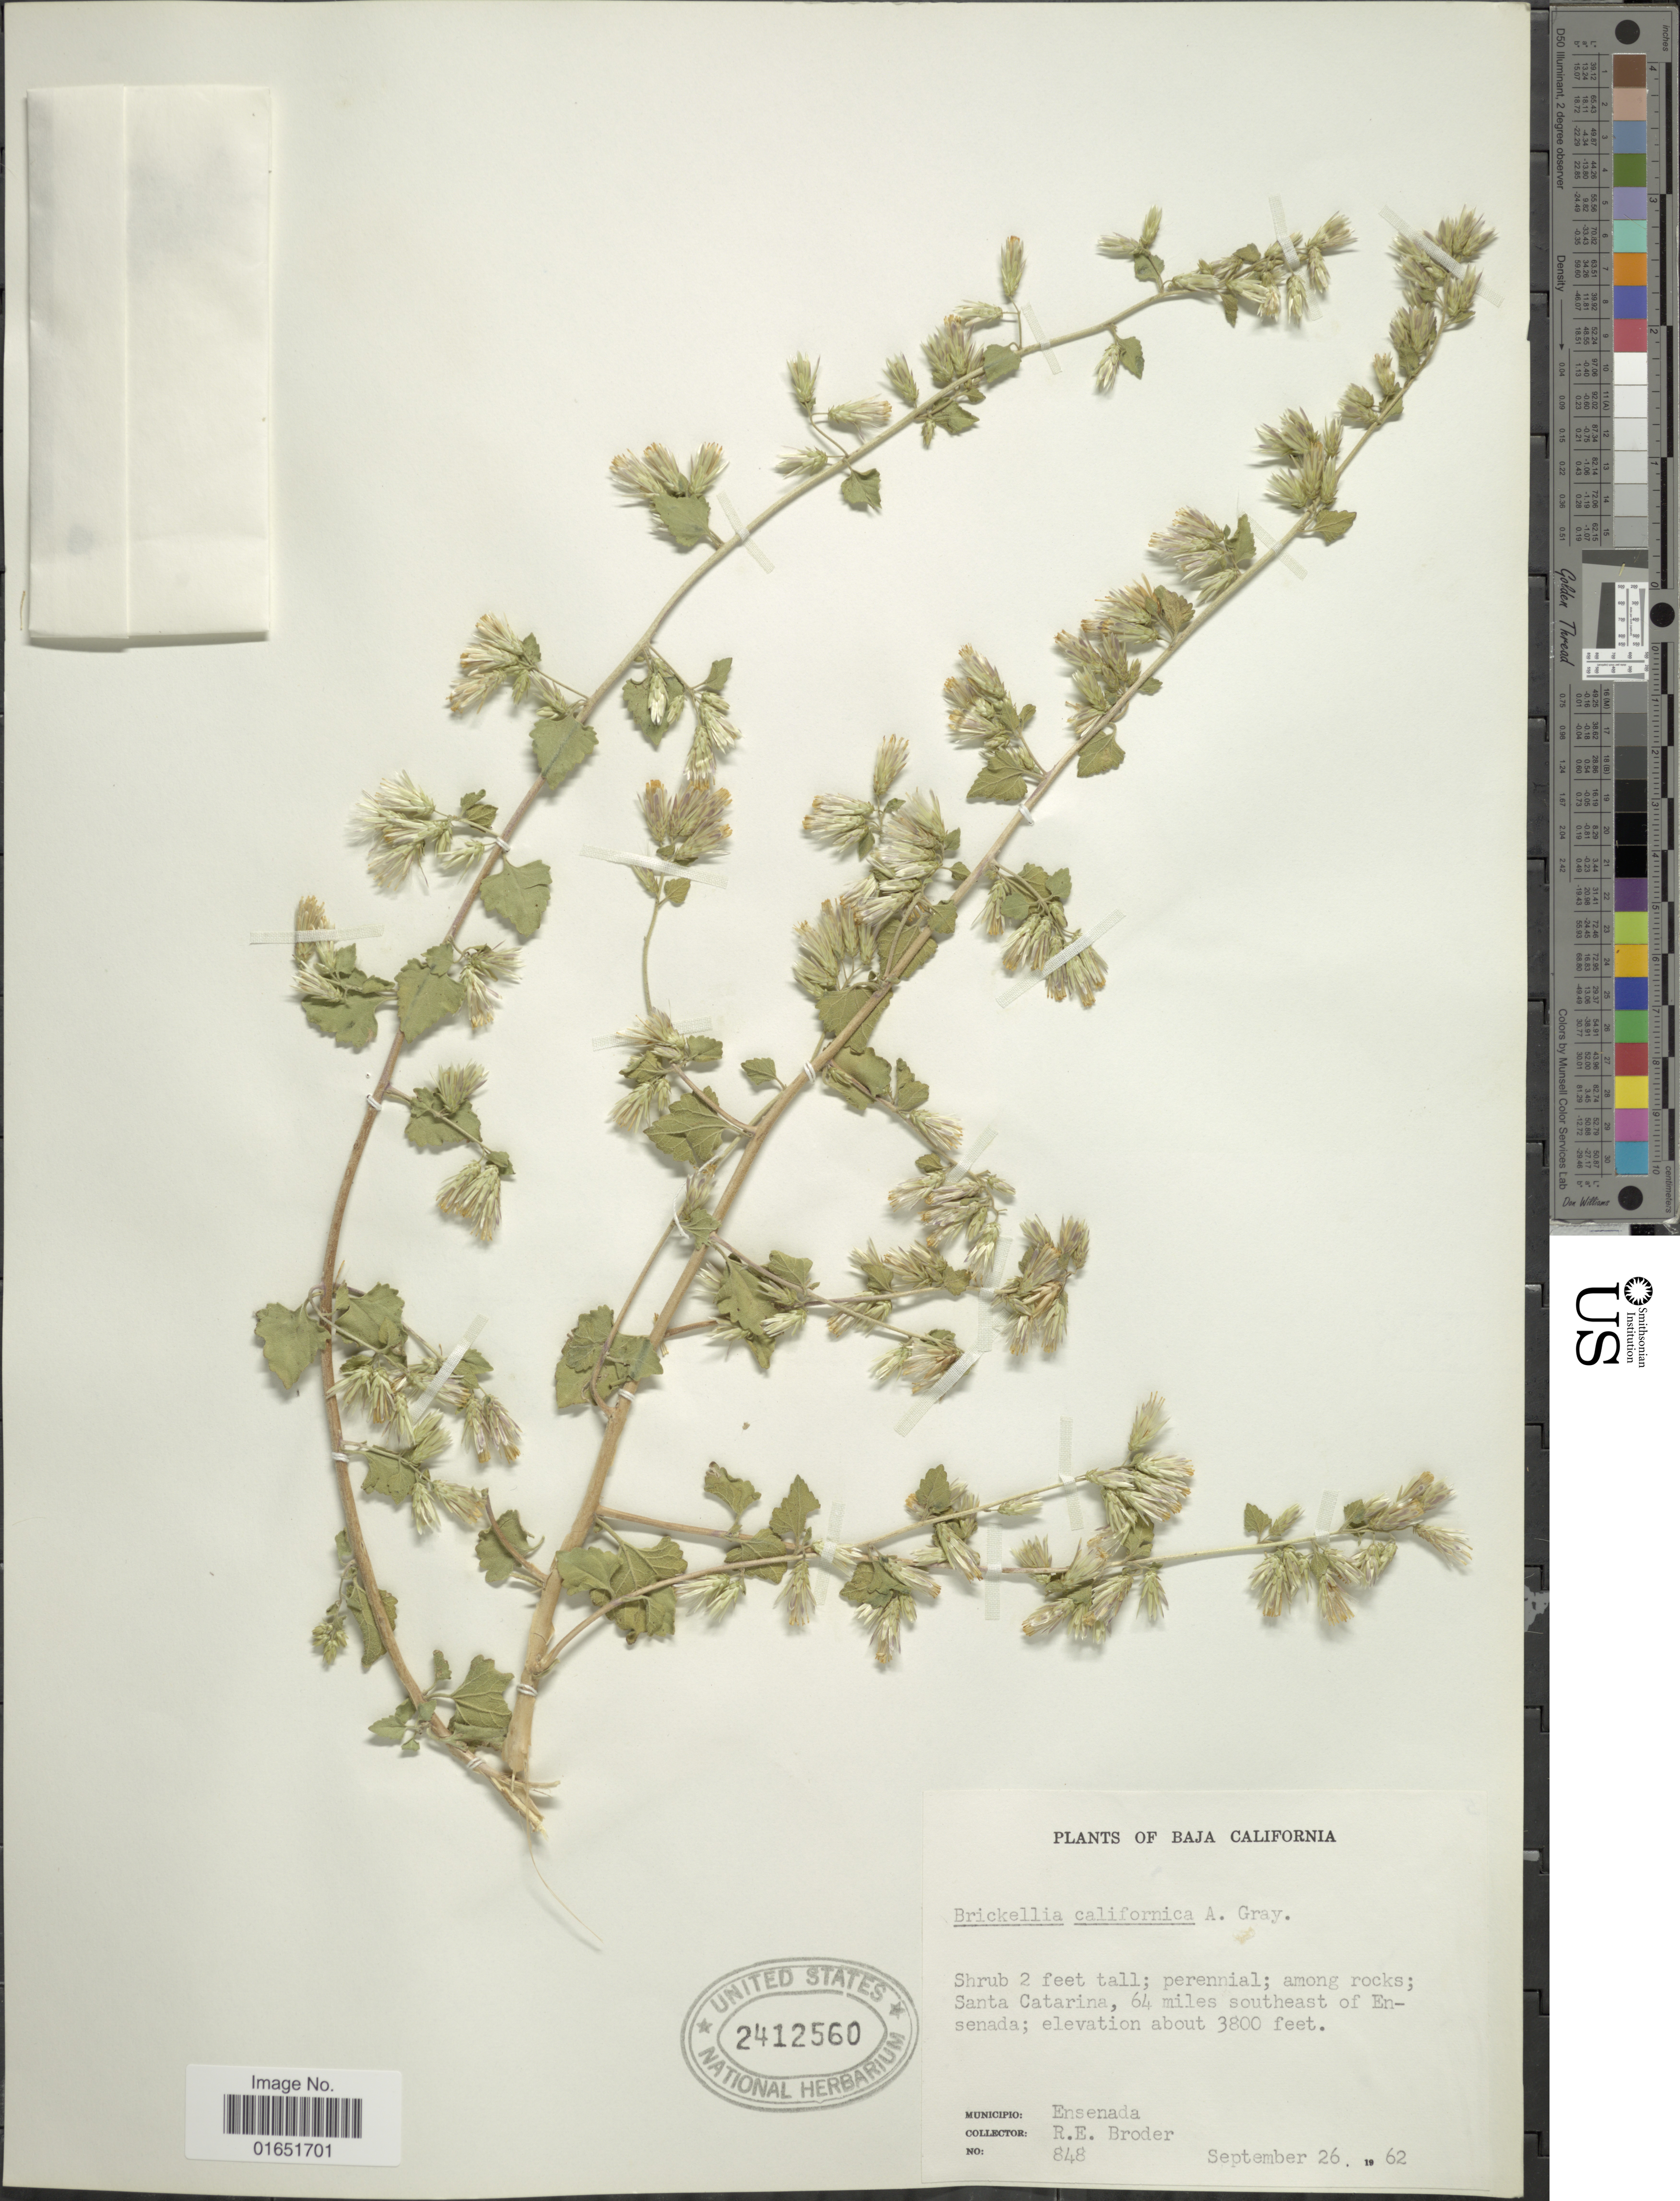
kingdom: Plantae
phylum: Tracheophyta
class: Magnoliopsida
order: Asterales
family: Asteraceae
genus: Brickellia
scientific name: Brickellia californica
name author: (Torr. & A. Gray) A. Gray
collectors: R. Broder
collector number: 848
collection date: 1962-09-26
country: Mexico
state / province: Baja California Norte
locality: Among rocks; Santa Catarina, 64 miles southeast of Ensenada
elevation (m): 1158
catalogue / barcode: US 2412560